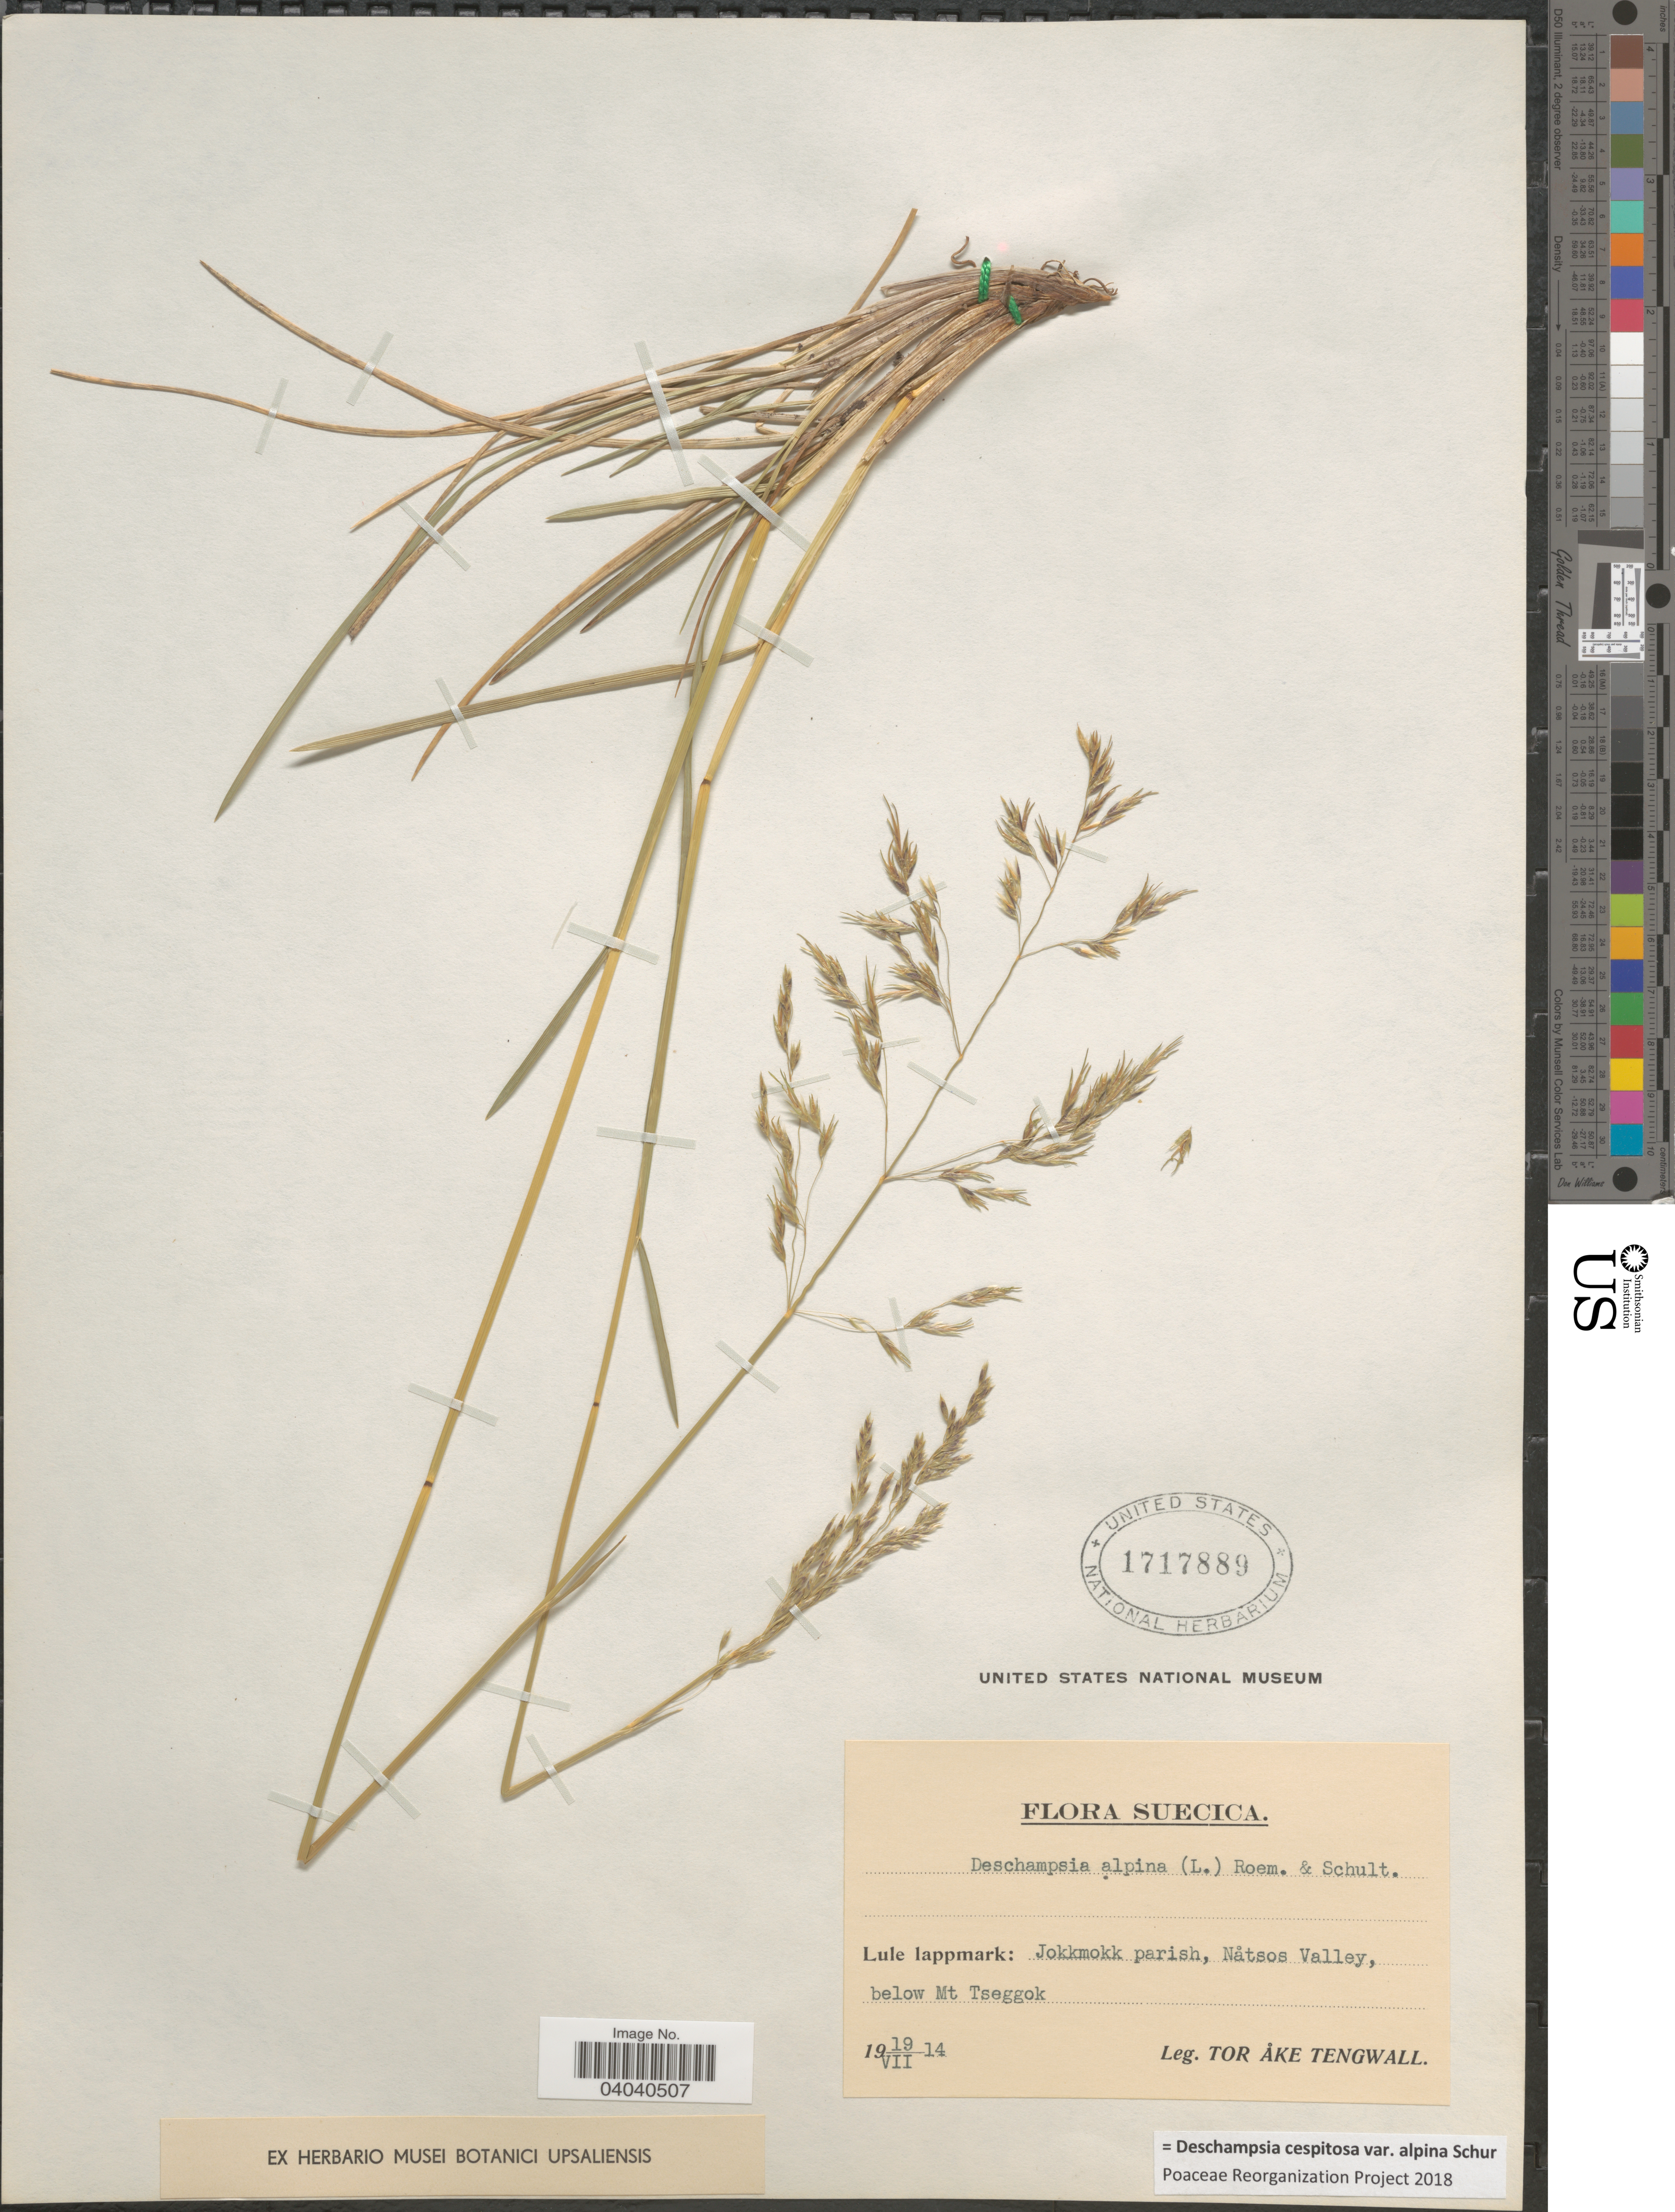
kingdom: Plantae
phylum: Tracheophyta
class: Liliopsida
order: Poales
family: Poaceae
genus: Deschampsia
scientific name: Deschampsia cespitosa var. alpina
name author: Vasey ex W.J. Beal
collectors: T. Tengwall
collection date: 1914-07-19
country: Sweden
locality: Suecica. Lule lappmark: Jokkmokk parish, Nåtsos Valley, below Mt Tseggok.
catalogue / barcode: US 1717889